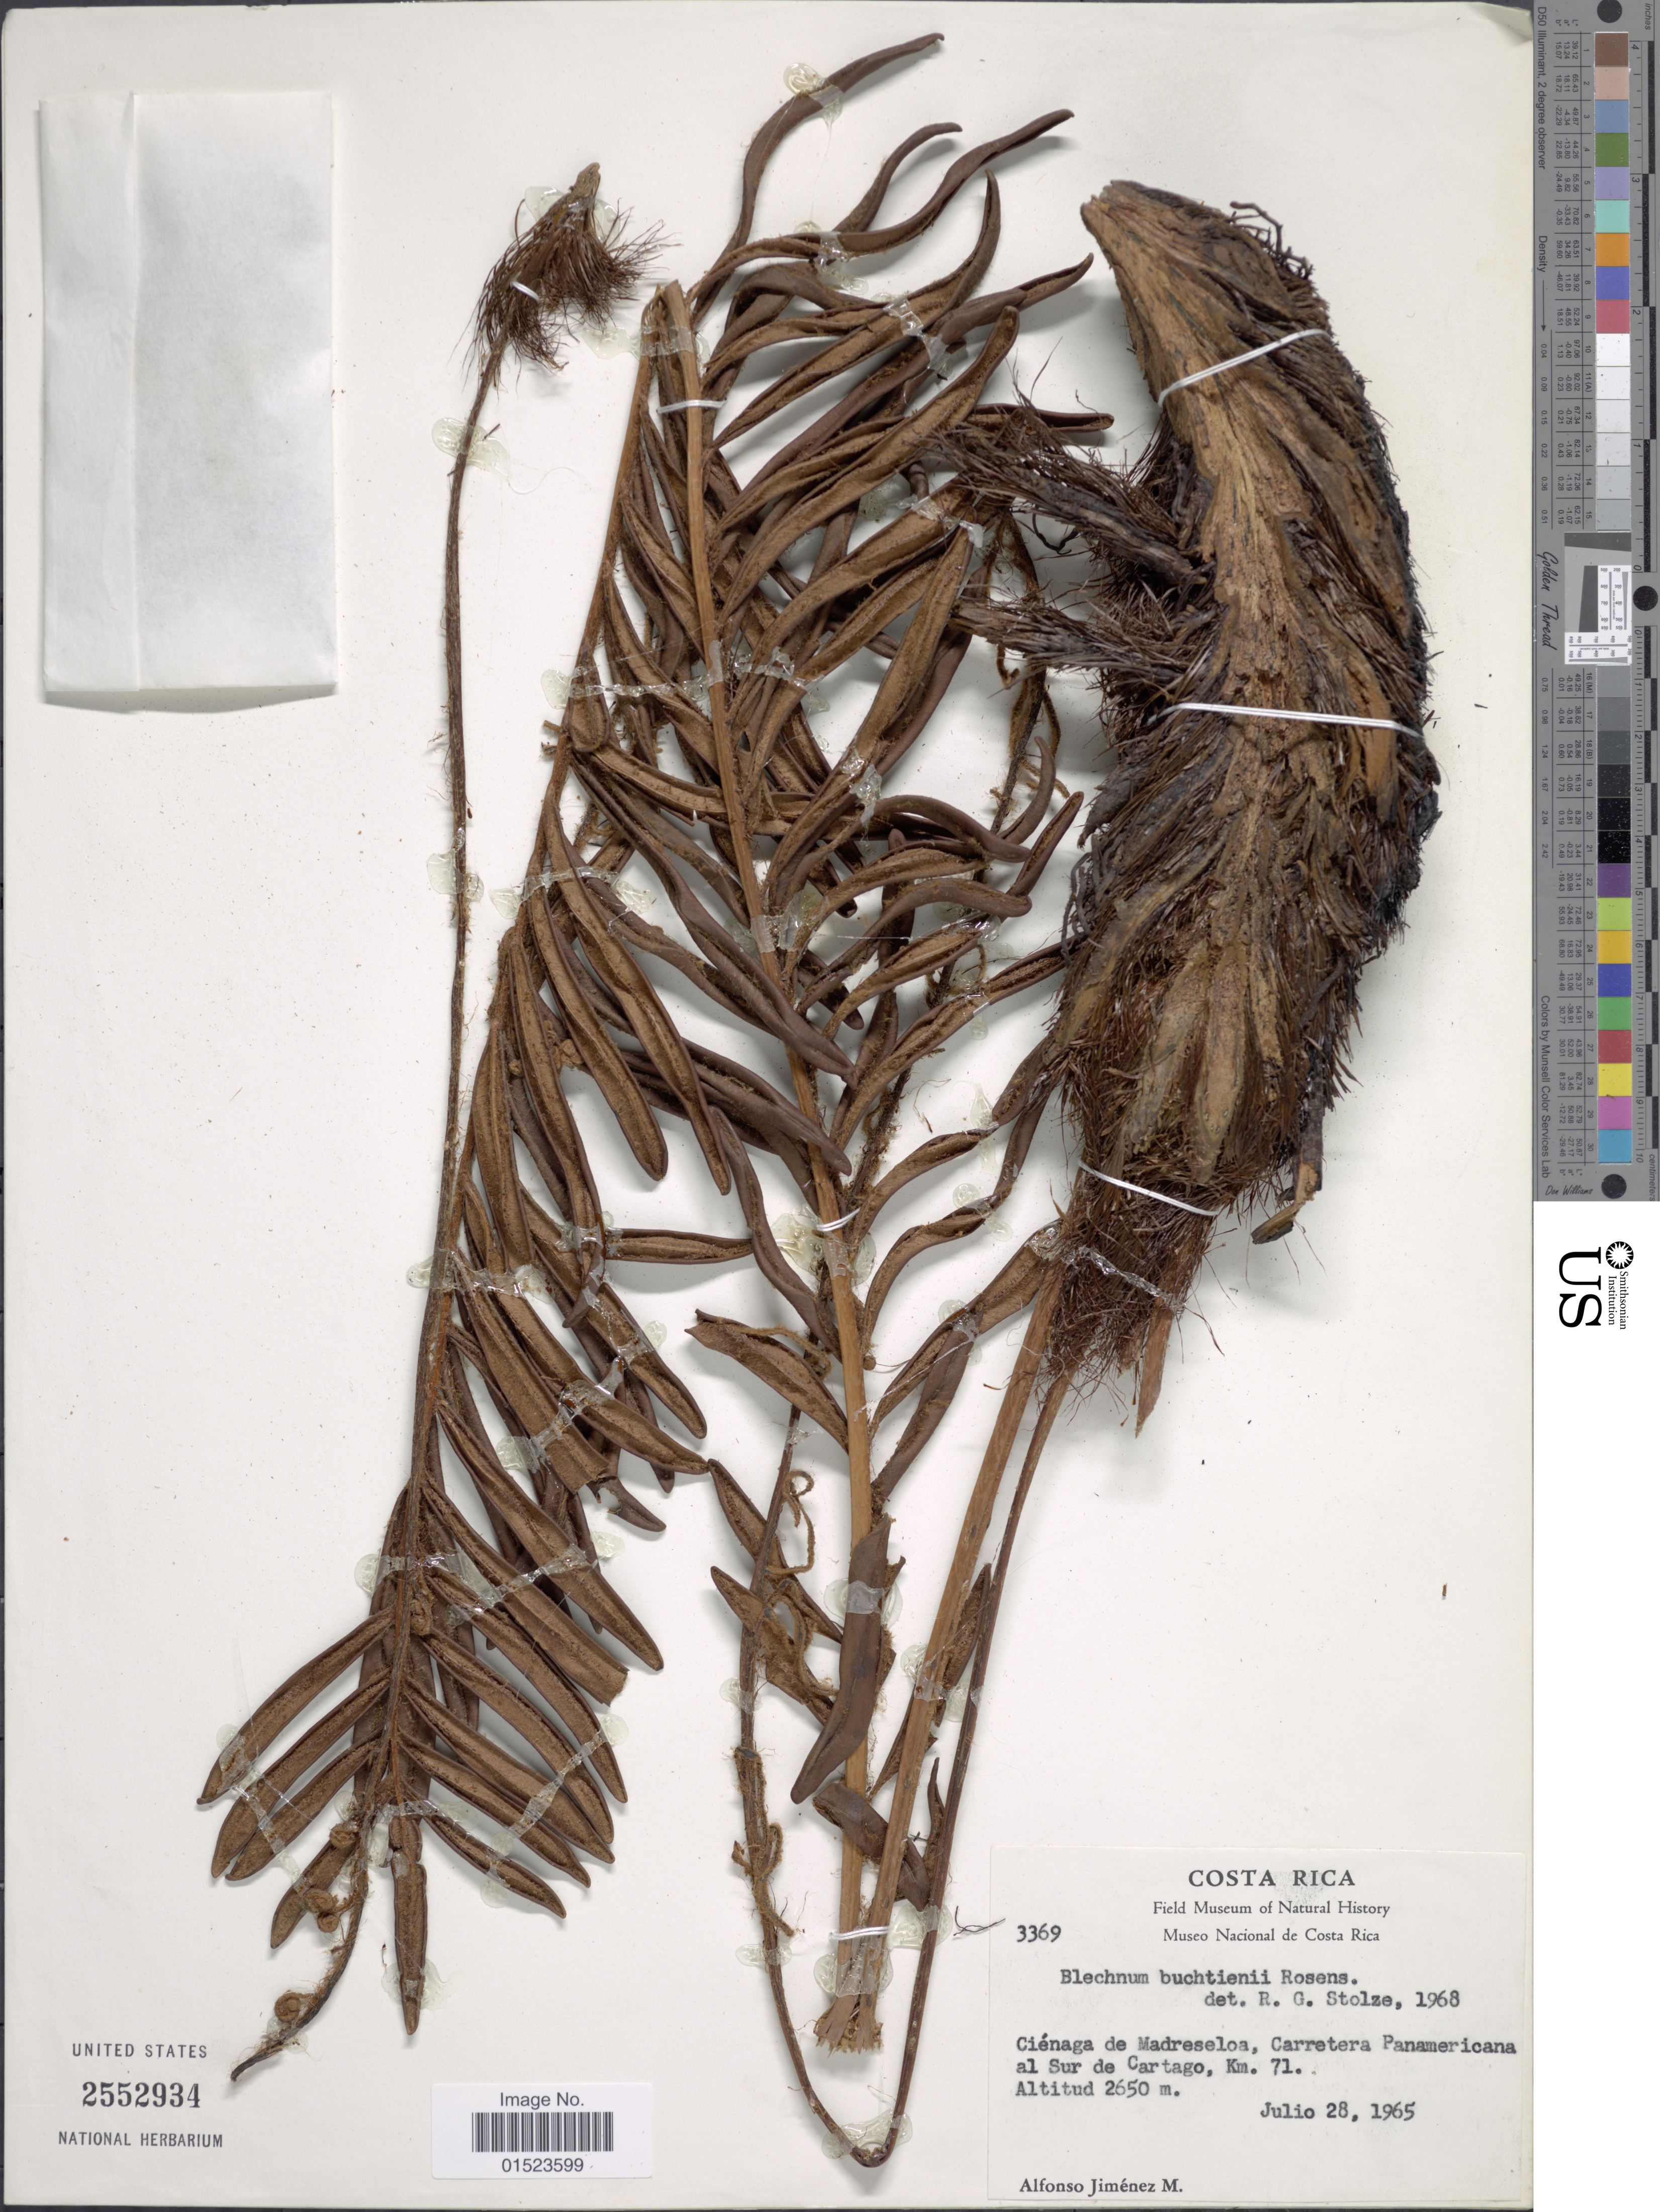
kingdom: Plantae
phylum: Tracheophyta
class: Polypodiopsida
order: Polypodiales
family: Blechnaceae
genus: Blechnum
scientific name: Blechnum auratum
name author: (Fée) R.M. Tryon & Stolze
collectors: A. Jimenez M.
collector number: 3369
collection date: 1965-07-28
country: Costa Rica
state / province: Cartago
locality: Ciénaga de Madreseloa, Carretera Panamericana al Sur de Cartago, Km. 171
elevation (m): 2650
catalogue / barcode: US 2552934